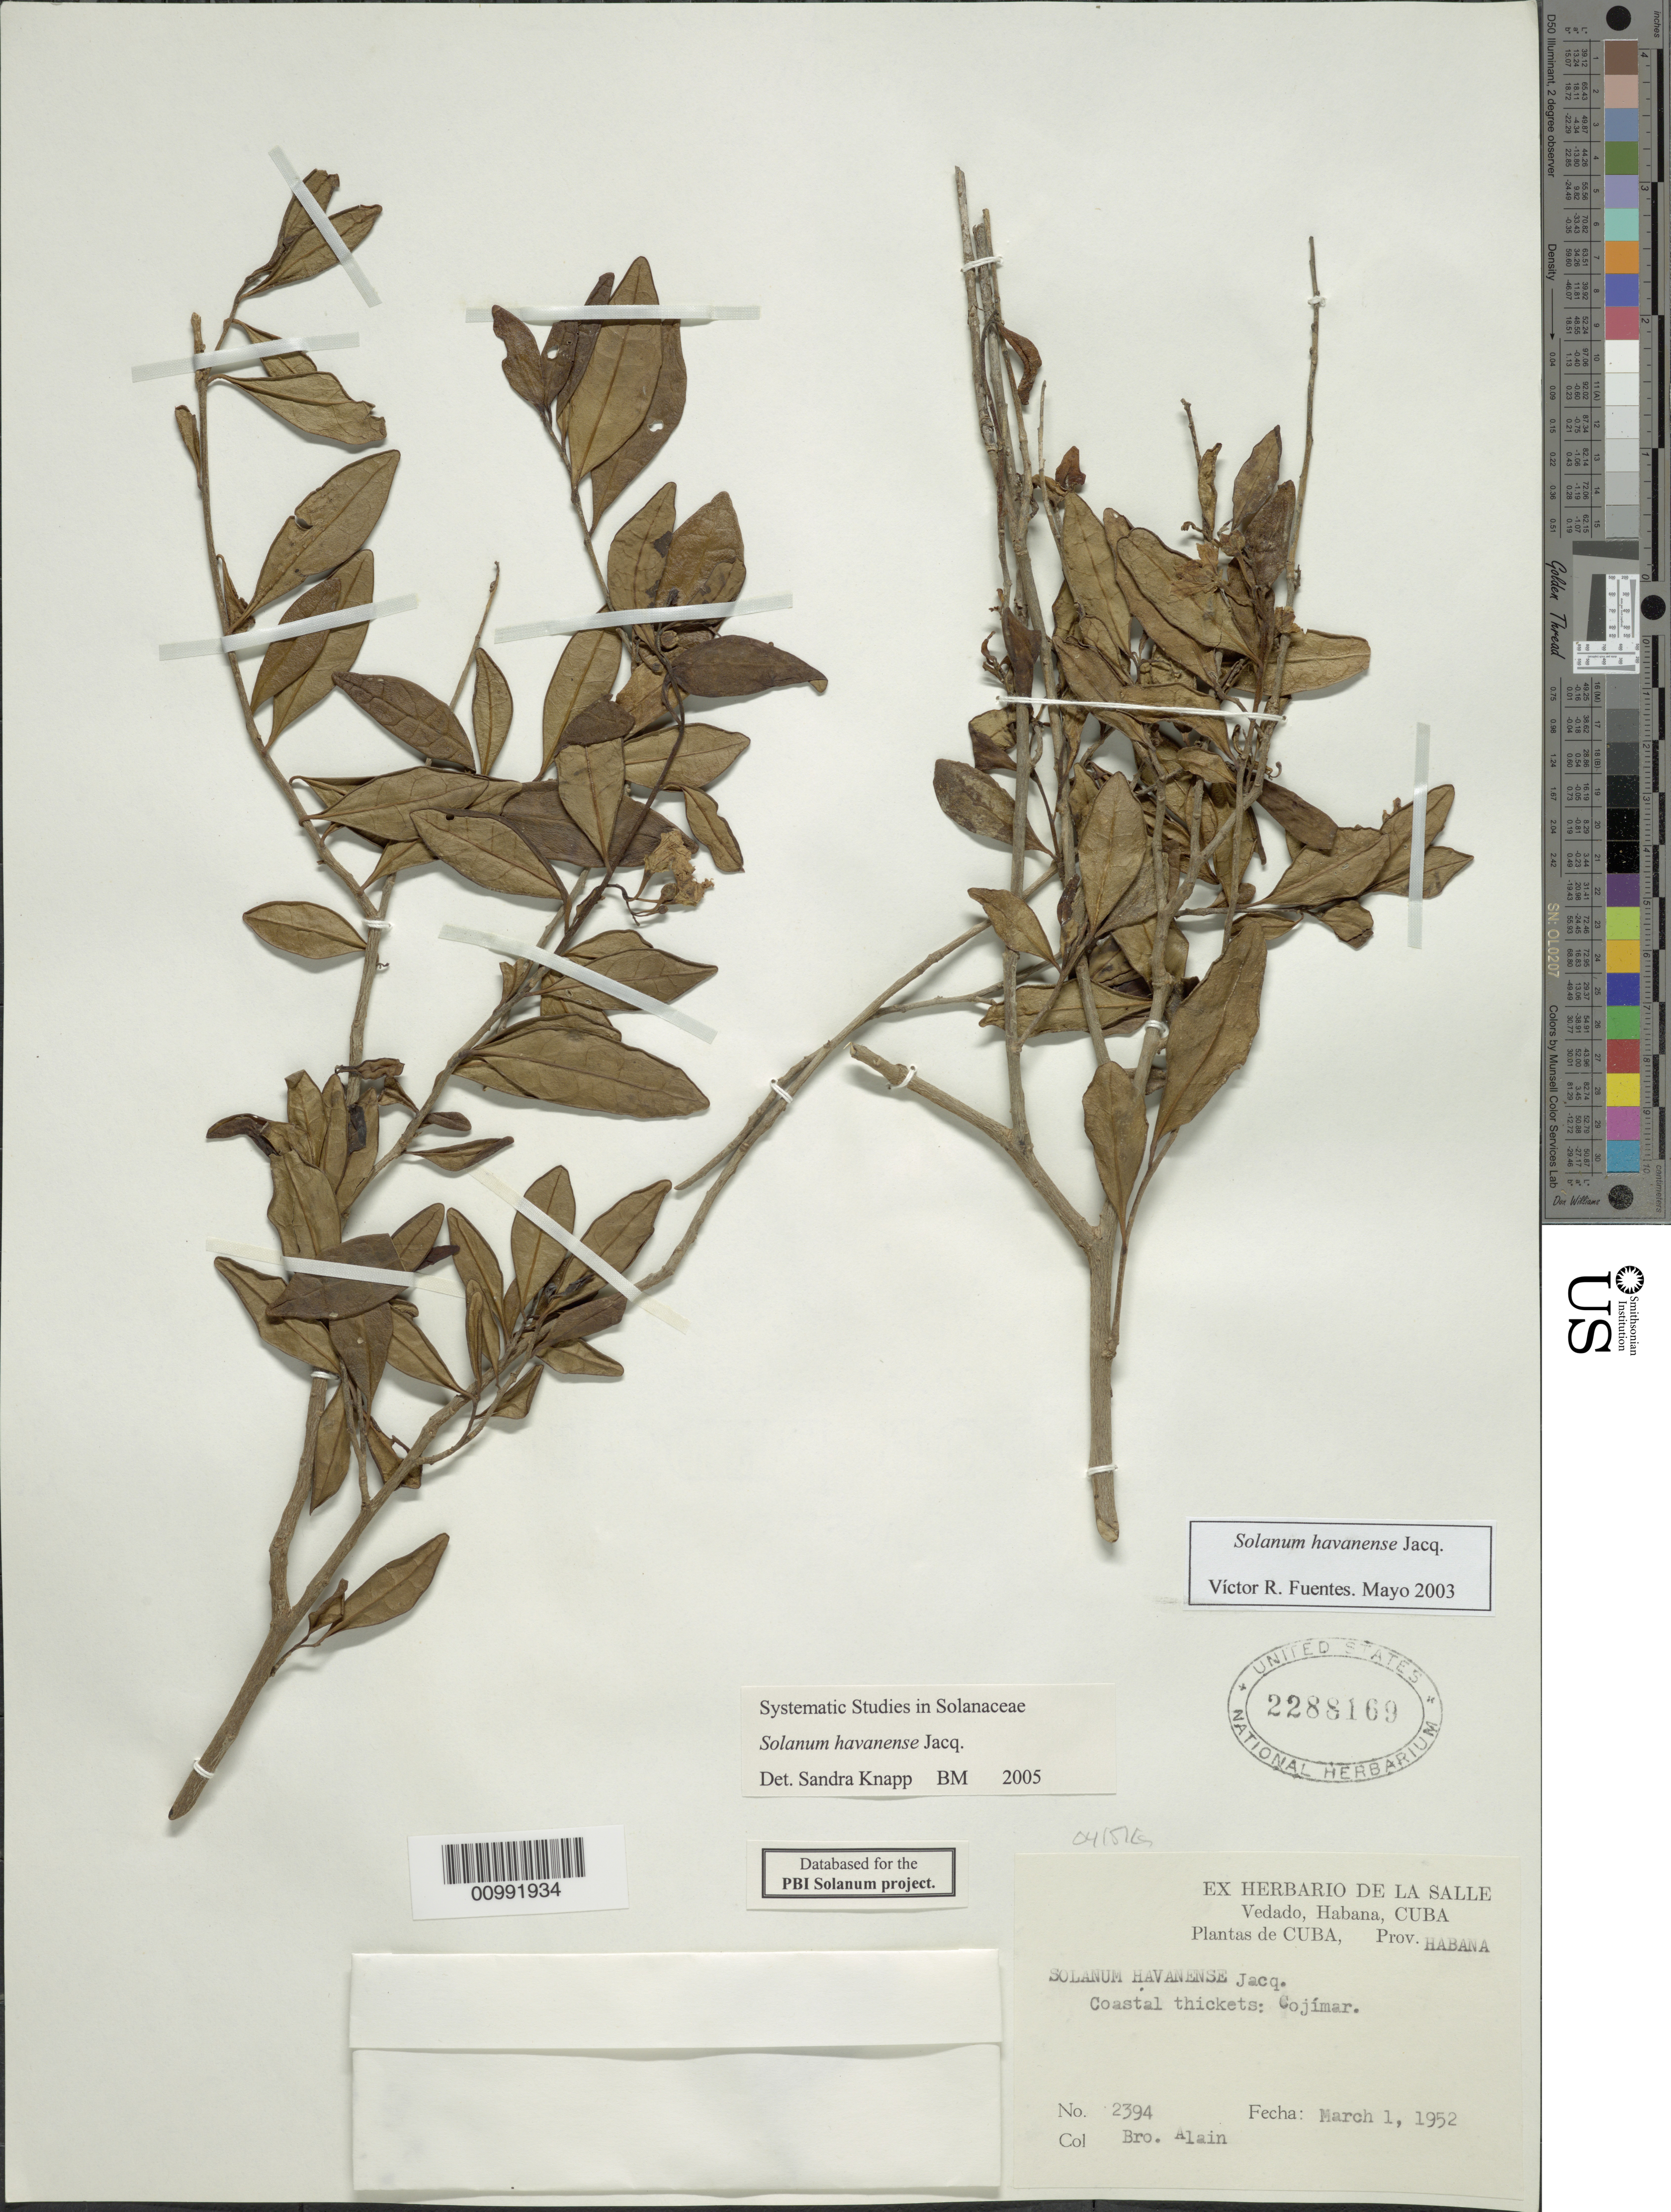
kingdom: Plantae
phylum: Tracheophyta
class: Magnoliopsida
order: Solanales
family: Solanaceae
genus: Solanum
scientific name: Solanum havanense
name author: Jacq.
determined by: Knapp, S. D.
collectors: A. H. Liogier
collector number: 2394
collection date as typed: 1 Mar 1952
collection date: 1952-03-01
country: Cuba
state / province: La Habana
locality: Cojímar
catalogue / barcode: US 2288169